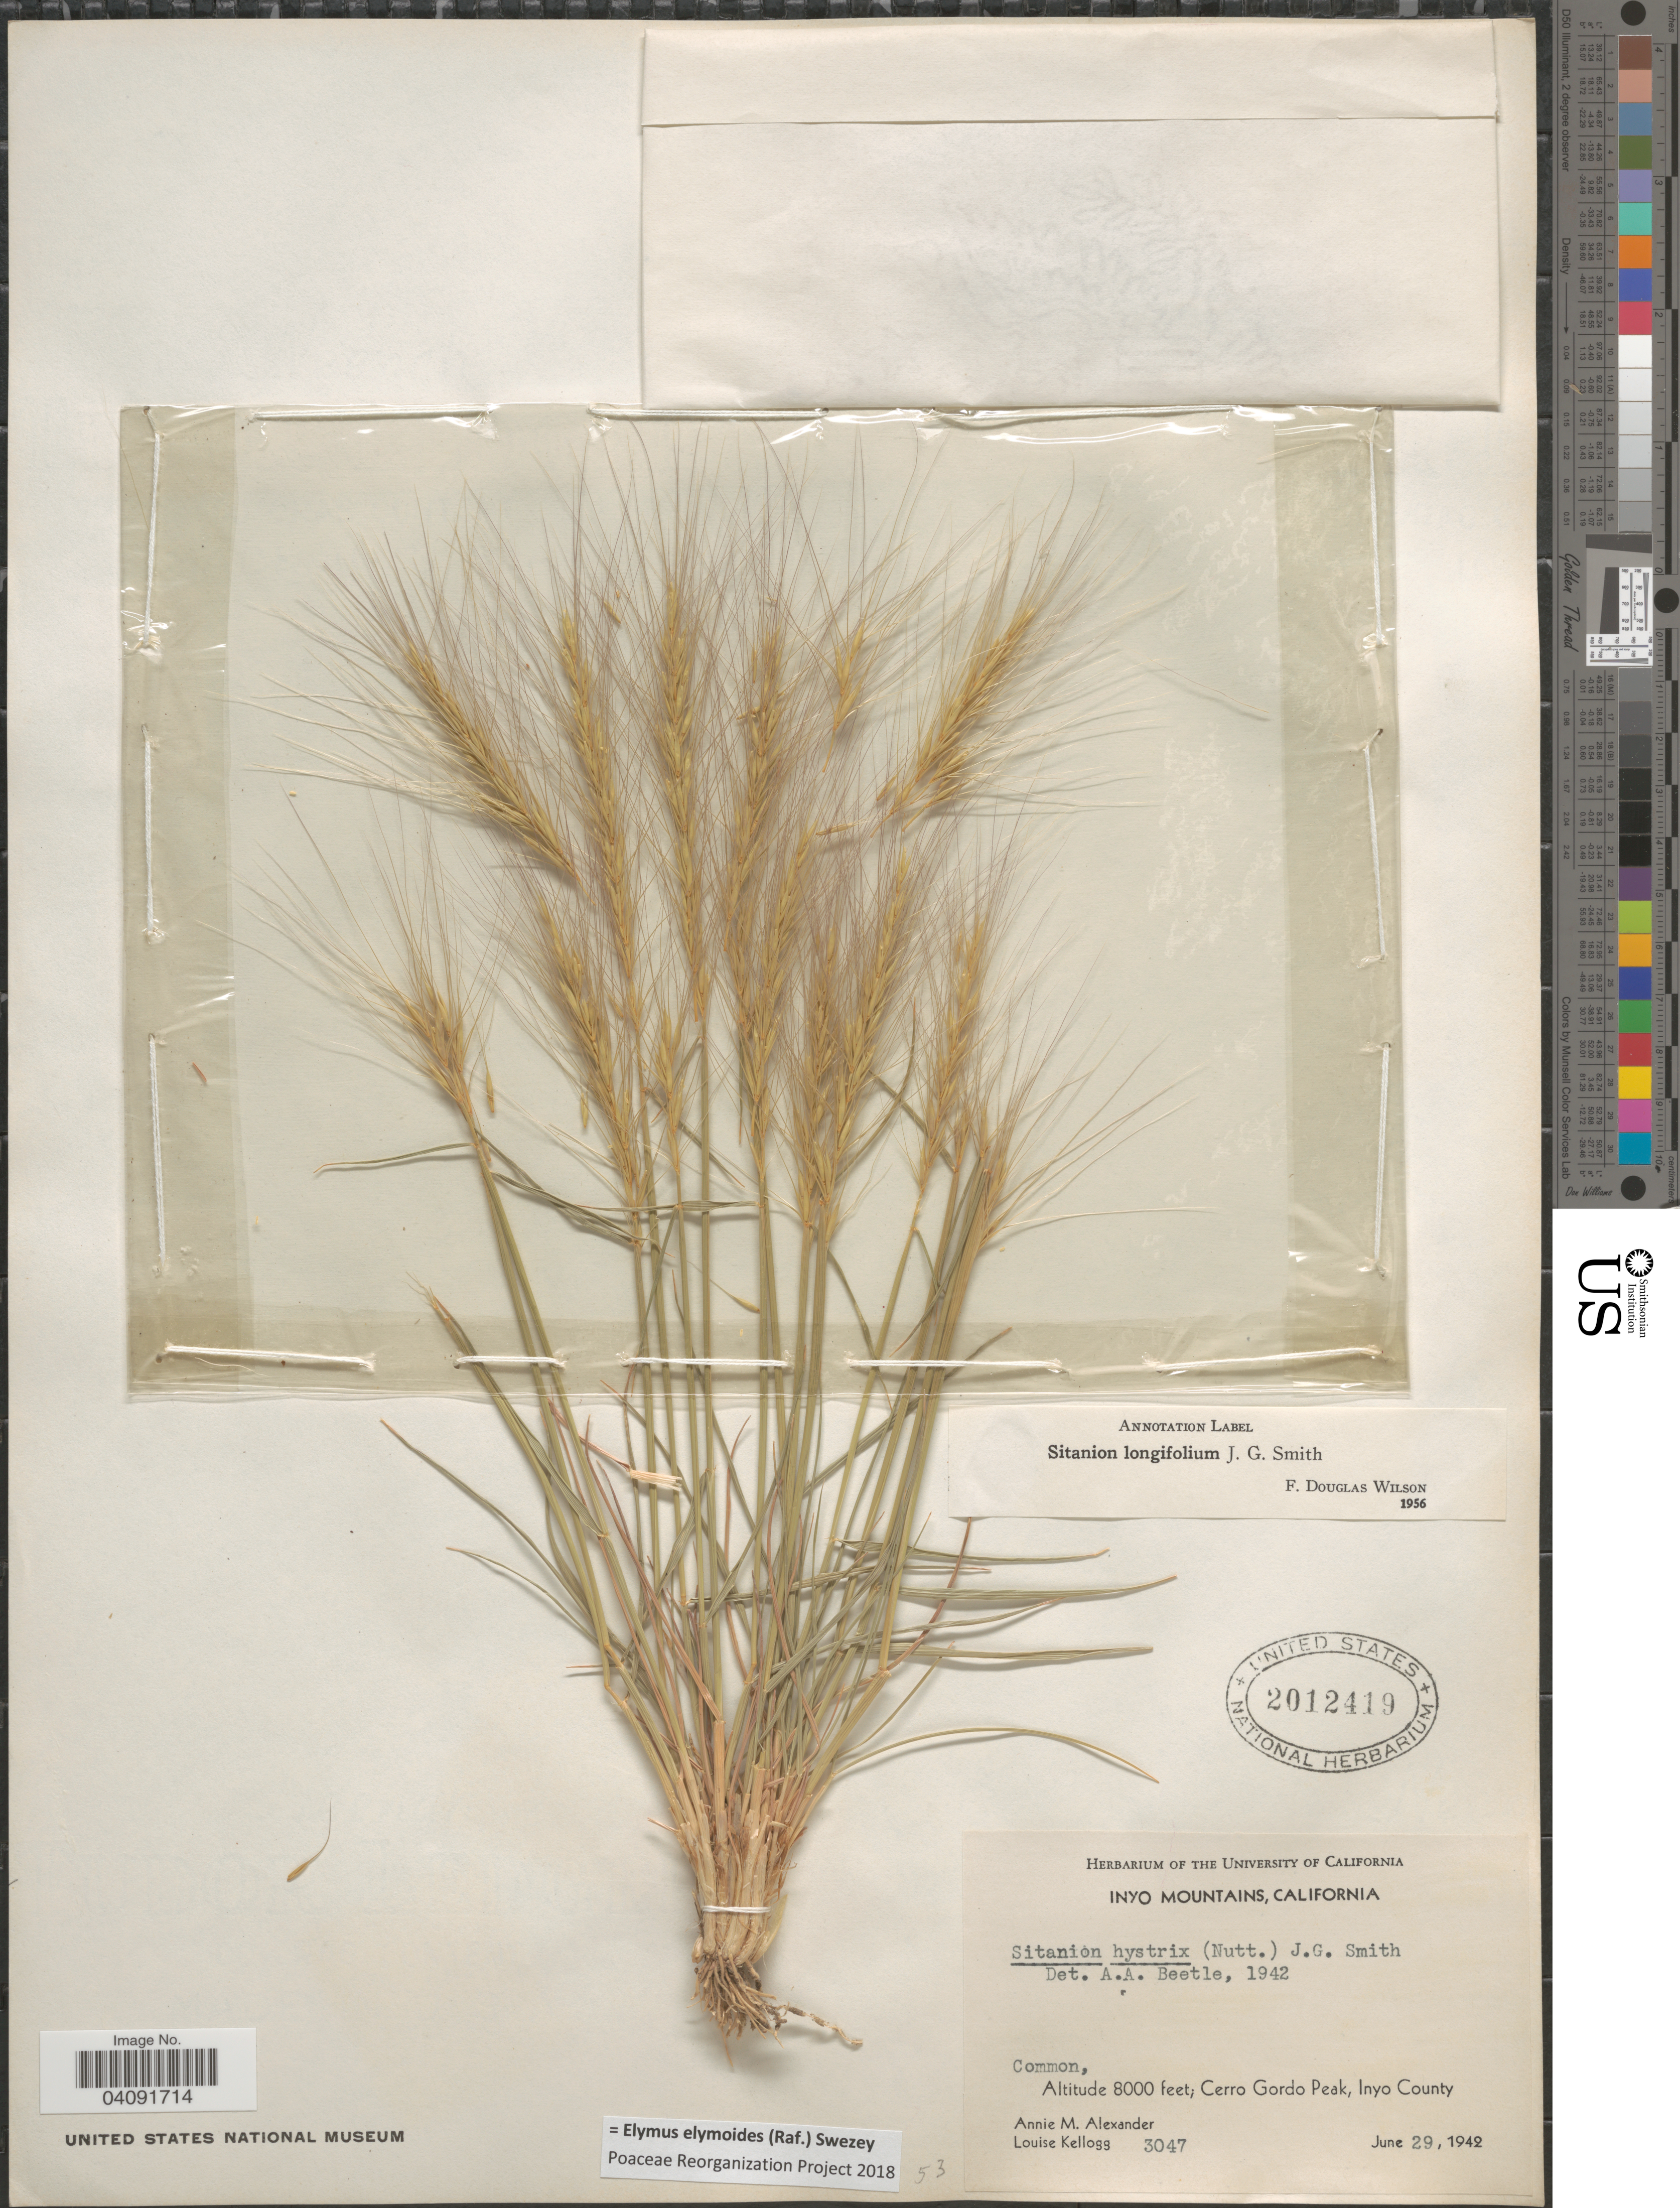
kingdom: Plantae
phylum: Tracheophyta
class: Liliopsida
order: Poales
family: Poaceae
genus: Elymus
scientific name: Elymus elymoides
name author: (Raf.) Swezey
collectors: A. M. Alexander & L. Kellogg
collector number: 3047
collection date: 1942-06-29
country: United States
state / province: California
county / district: Inyo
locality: Inyo Mountains. Cerro Gordo Peak, Inyo County.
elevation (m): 2438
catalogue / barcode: US 2012419